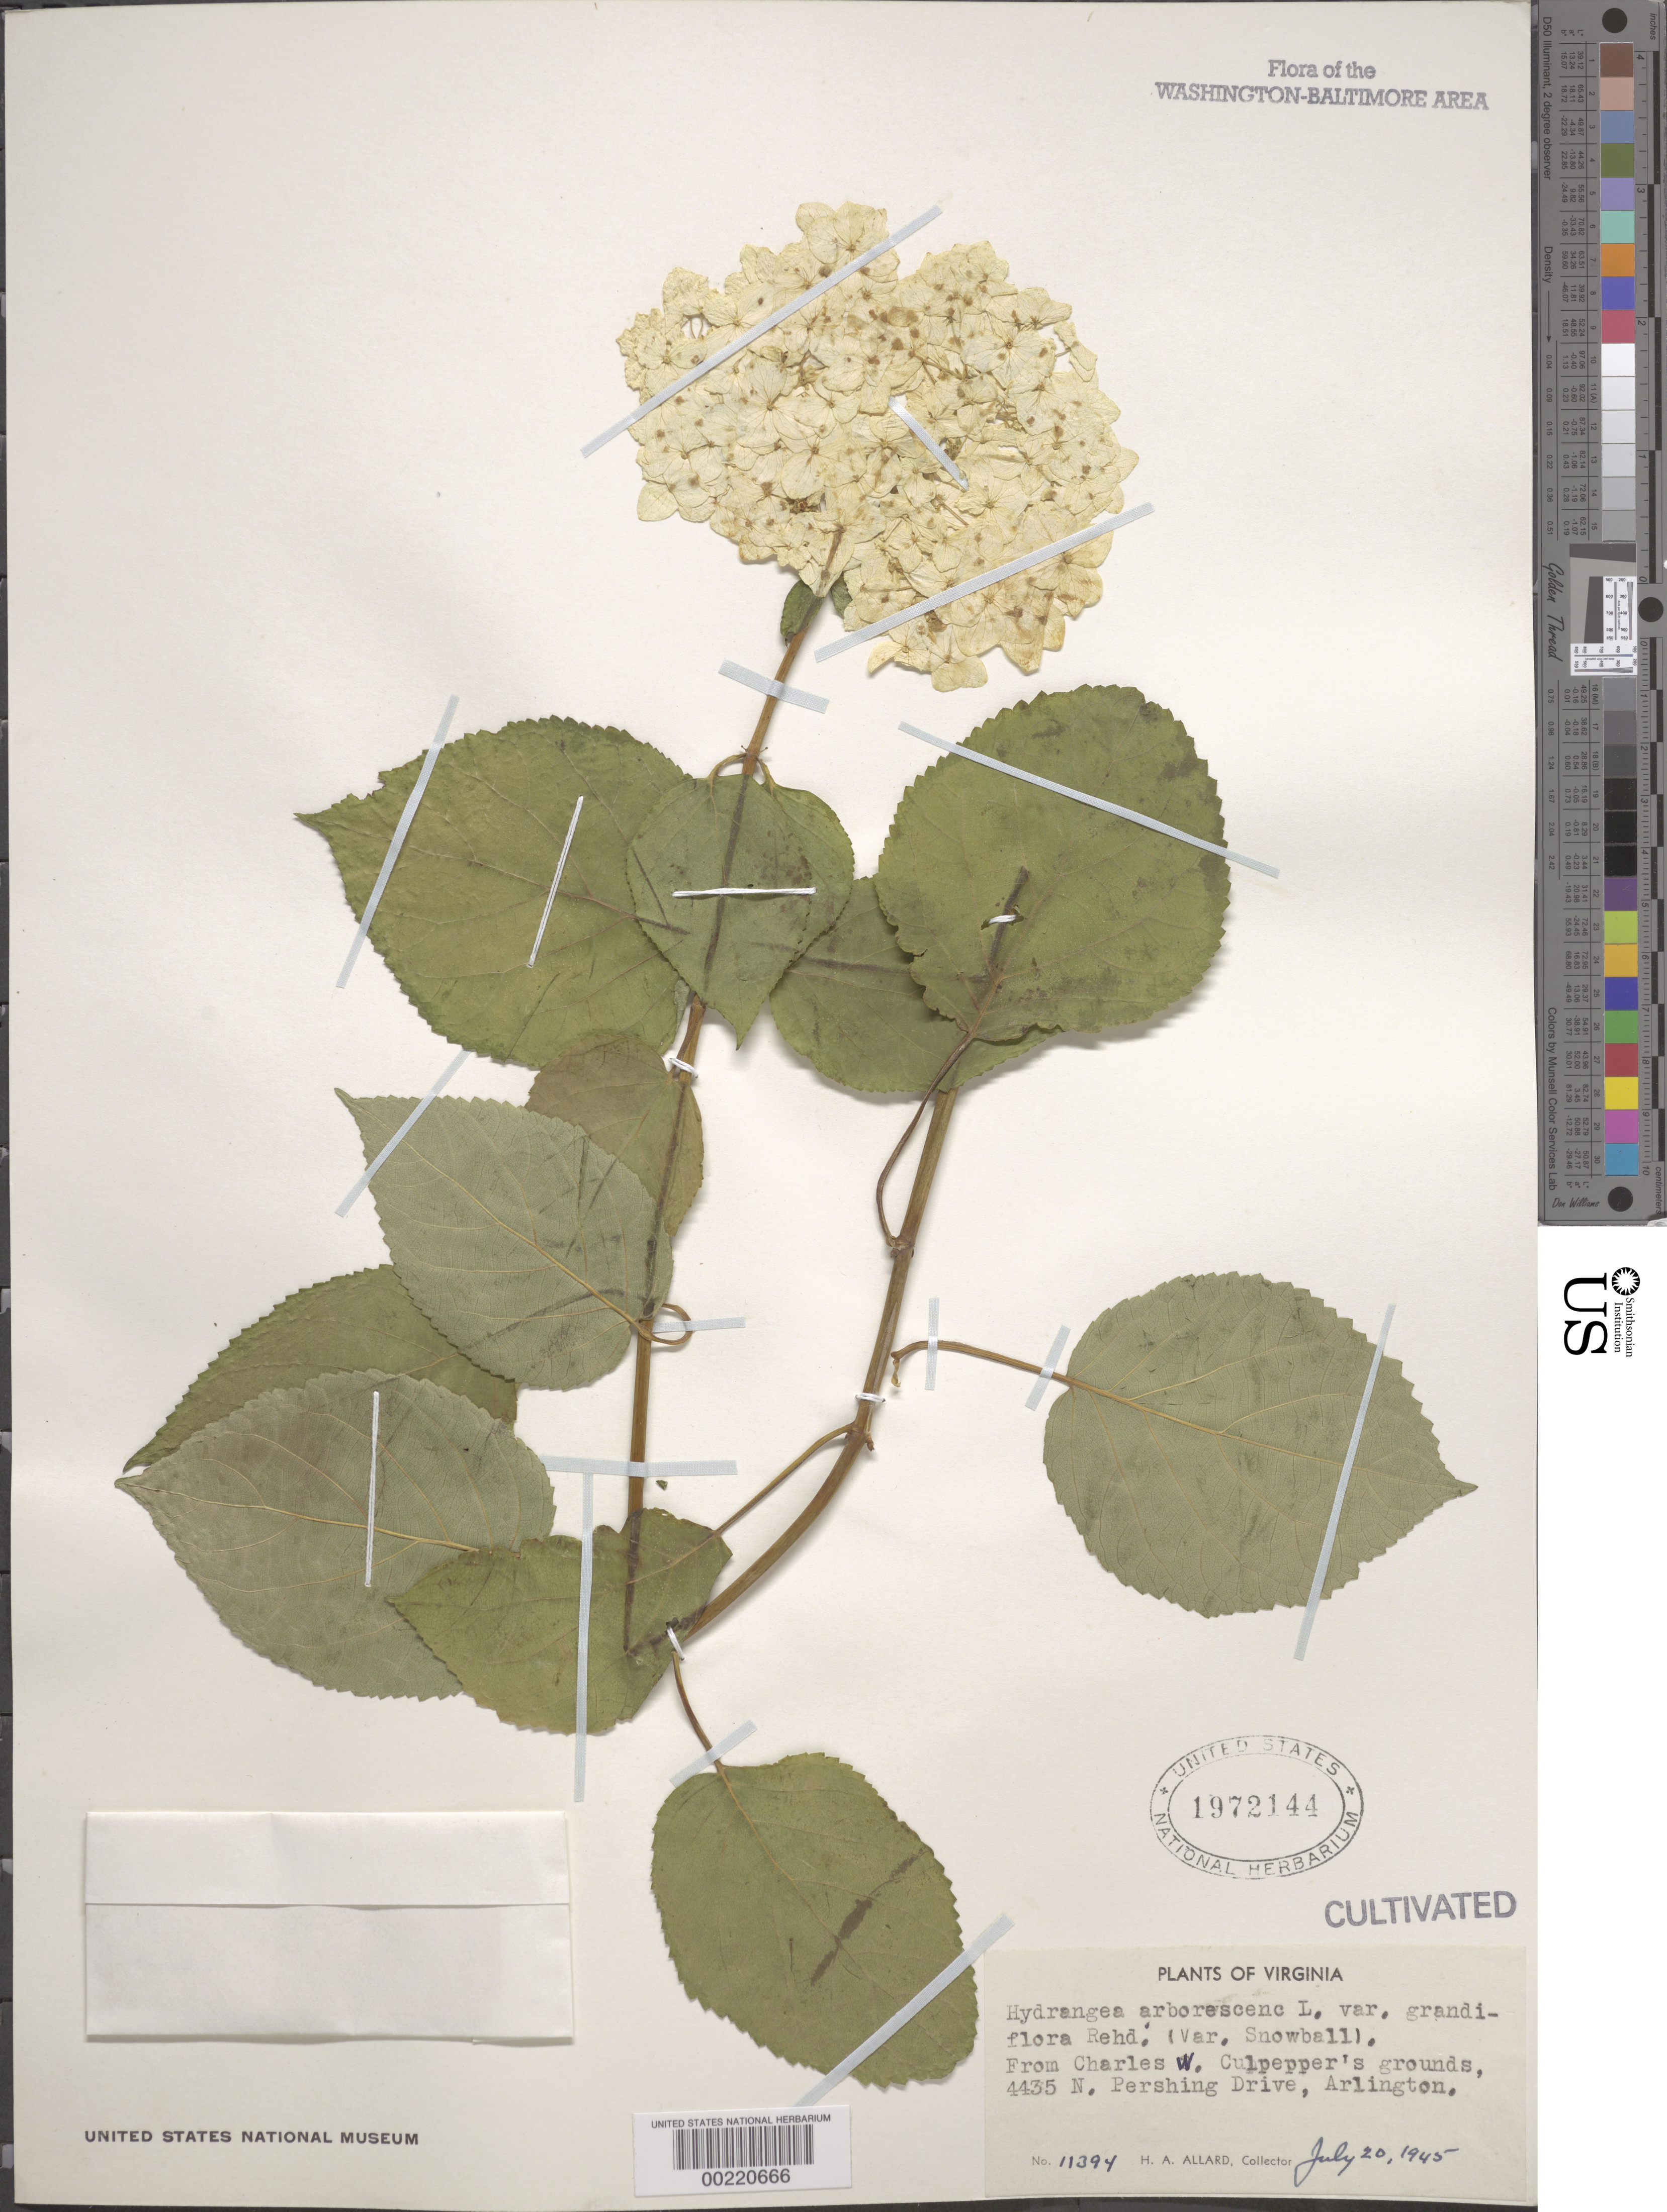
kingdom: Plantae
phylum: Tracheophyta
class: Magnoliopsida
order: Cornales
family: Hydrangeaceae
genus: Hydrangea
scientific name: Hydrangea arborescens var. grandiflora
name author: Rehder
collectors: H. A. Allard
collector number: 11394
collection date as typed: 20 Jul 1945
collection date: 1945-07-20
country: United States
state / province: Virginia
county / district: Arlington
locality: Arlington, 4435 North Pershing Drive, C.W. Culpepper's grounds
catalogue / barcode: US 1972144